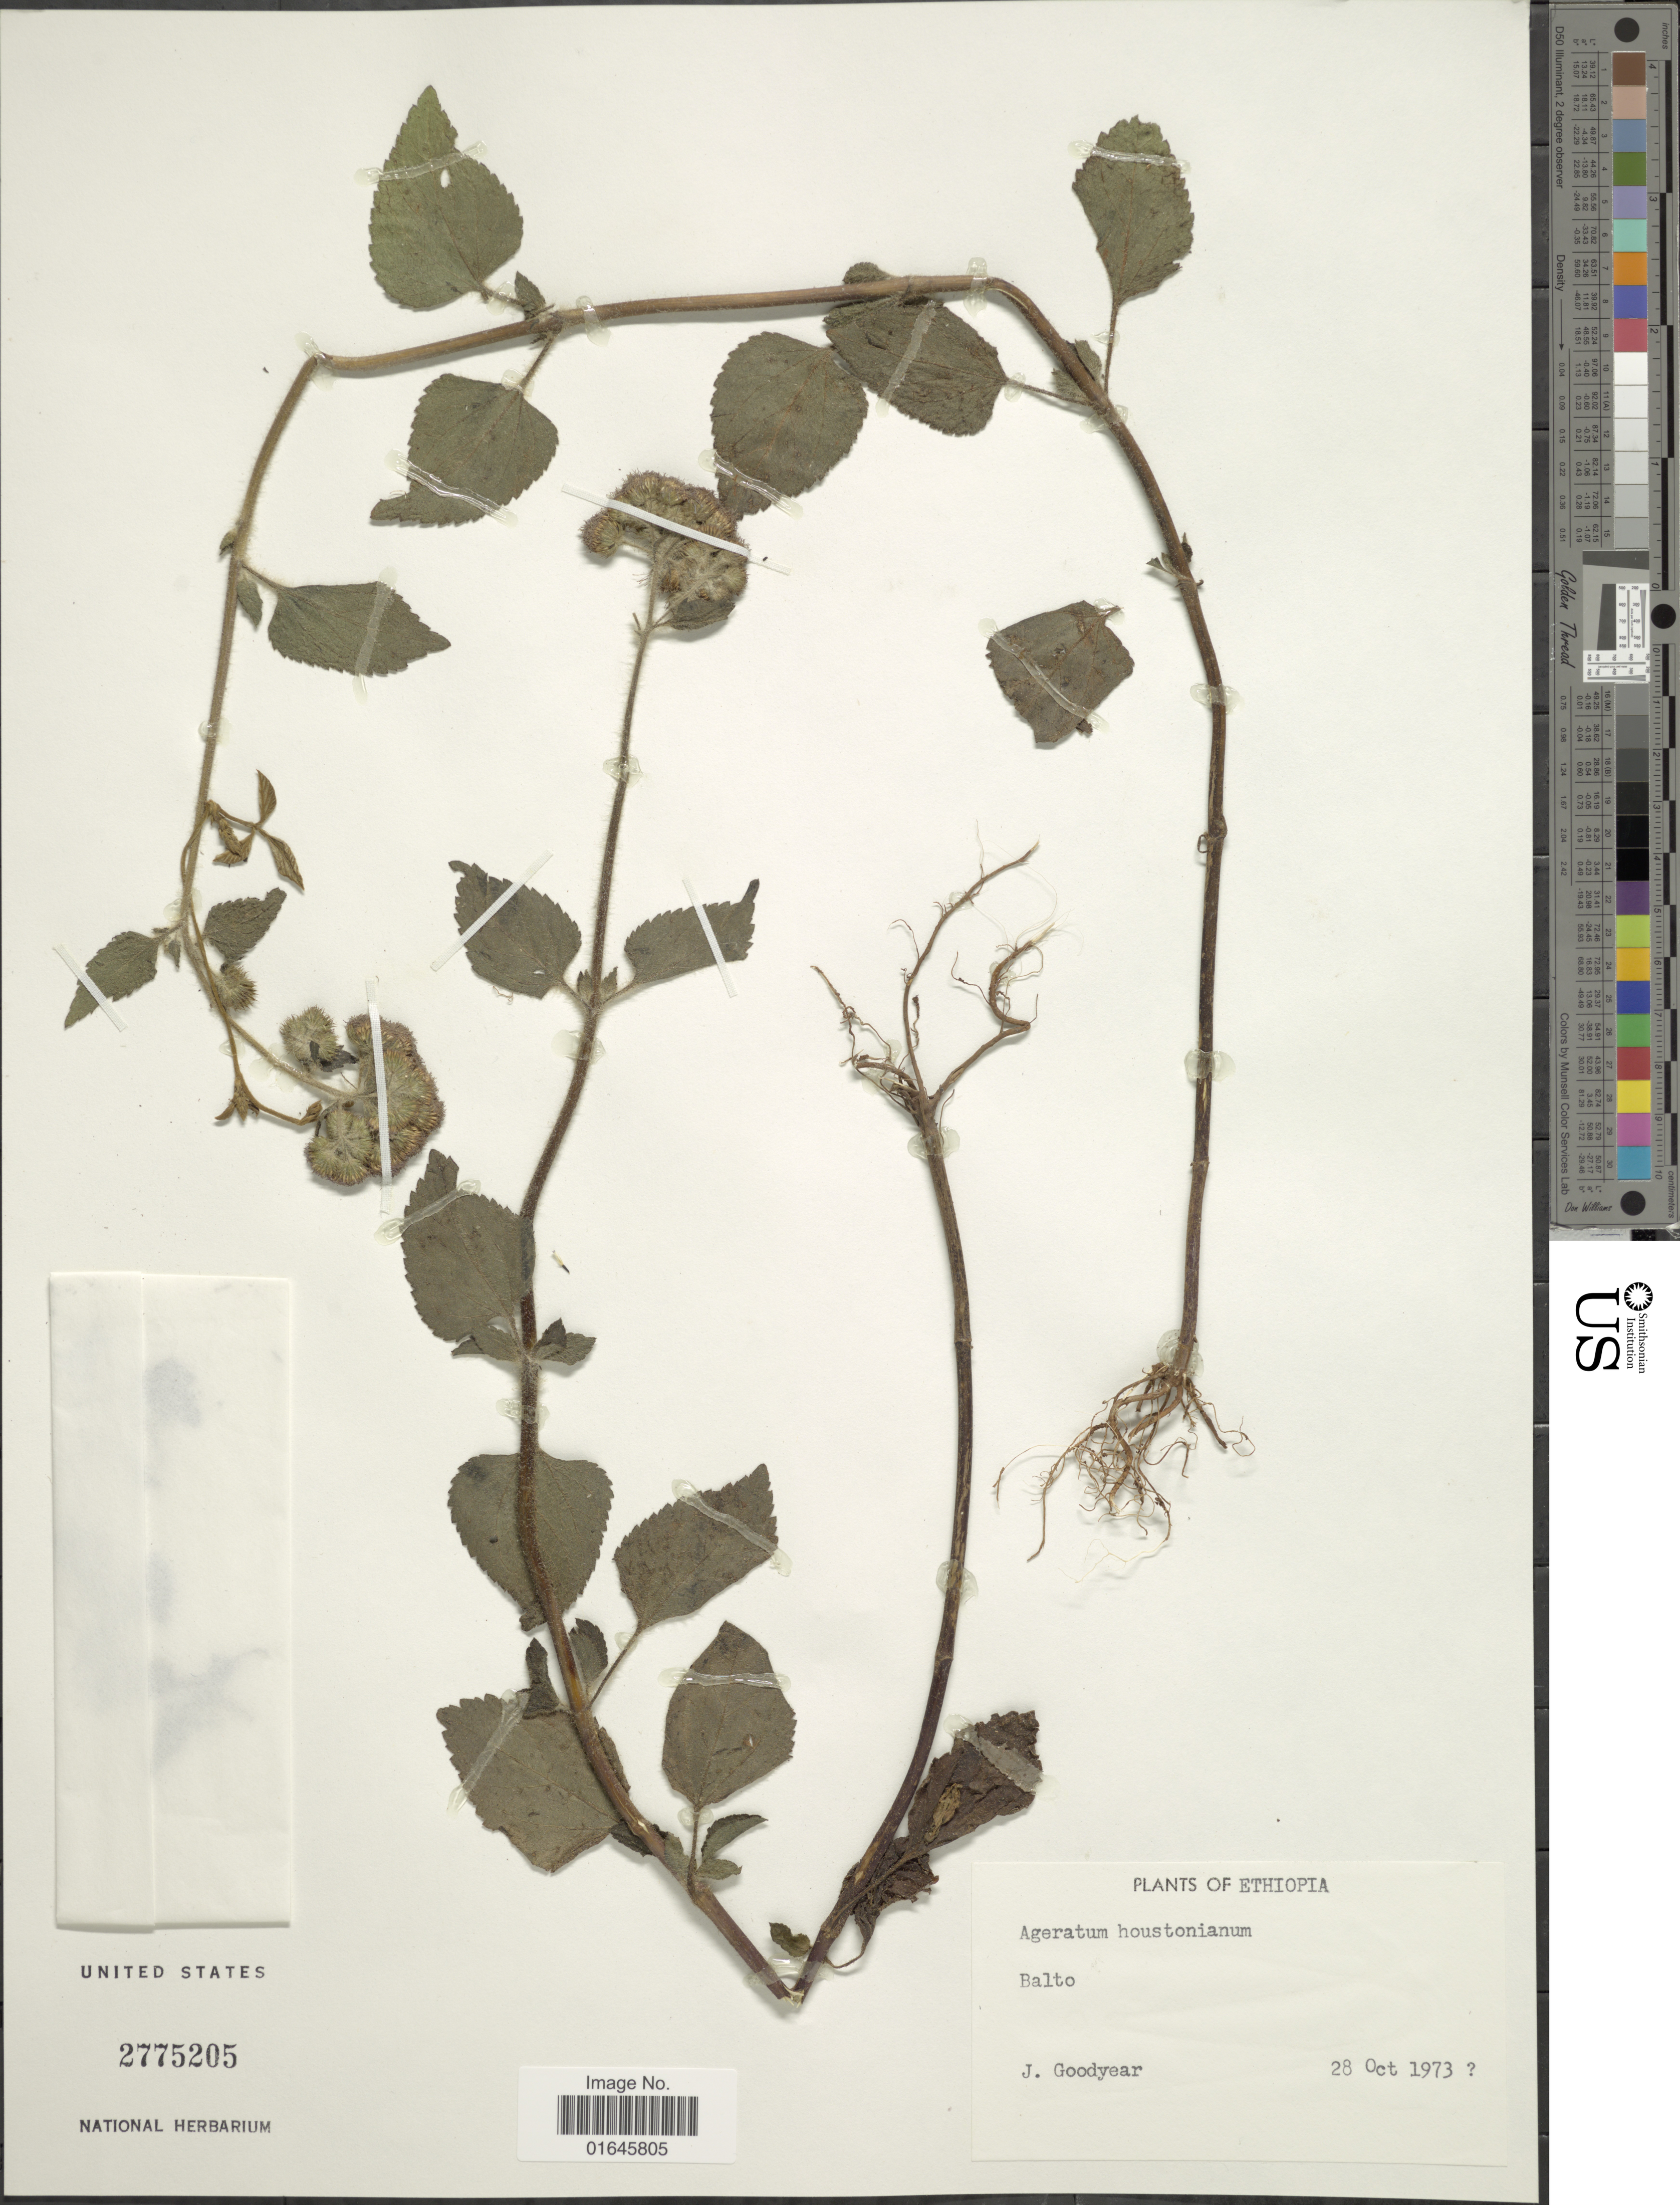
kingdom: Plantae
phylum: Tracheophyta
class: Magnoliopsida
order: Asterales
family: Asteraceae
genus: Ageratum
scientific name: Ageratum houstonianum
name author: Mill.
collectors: J. Goodyear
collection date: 1973-10-28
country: Ethiopia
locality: Balto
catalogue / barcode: US 2775205